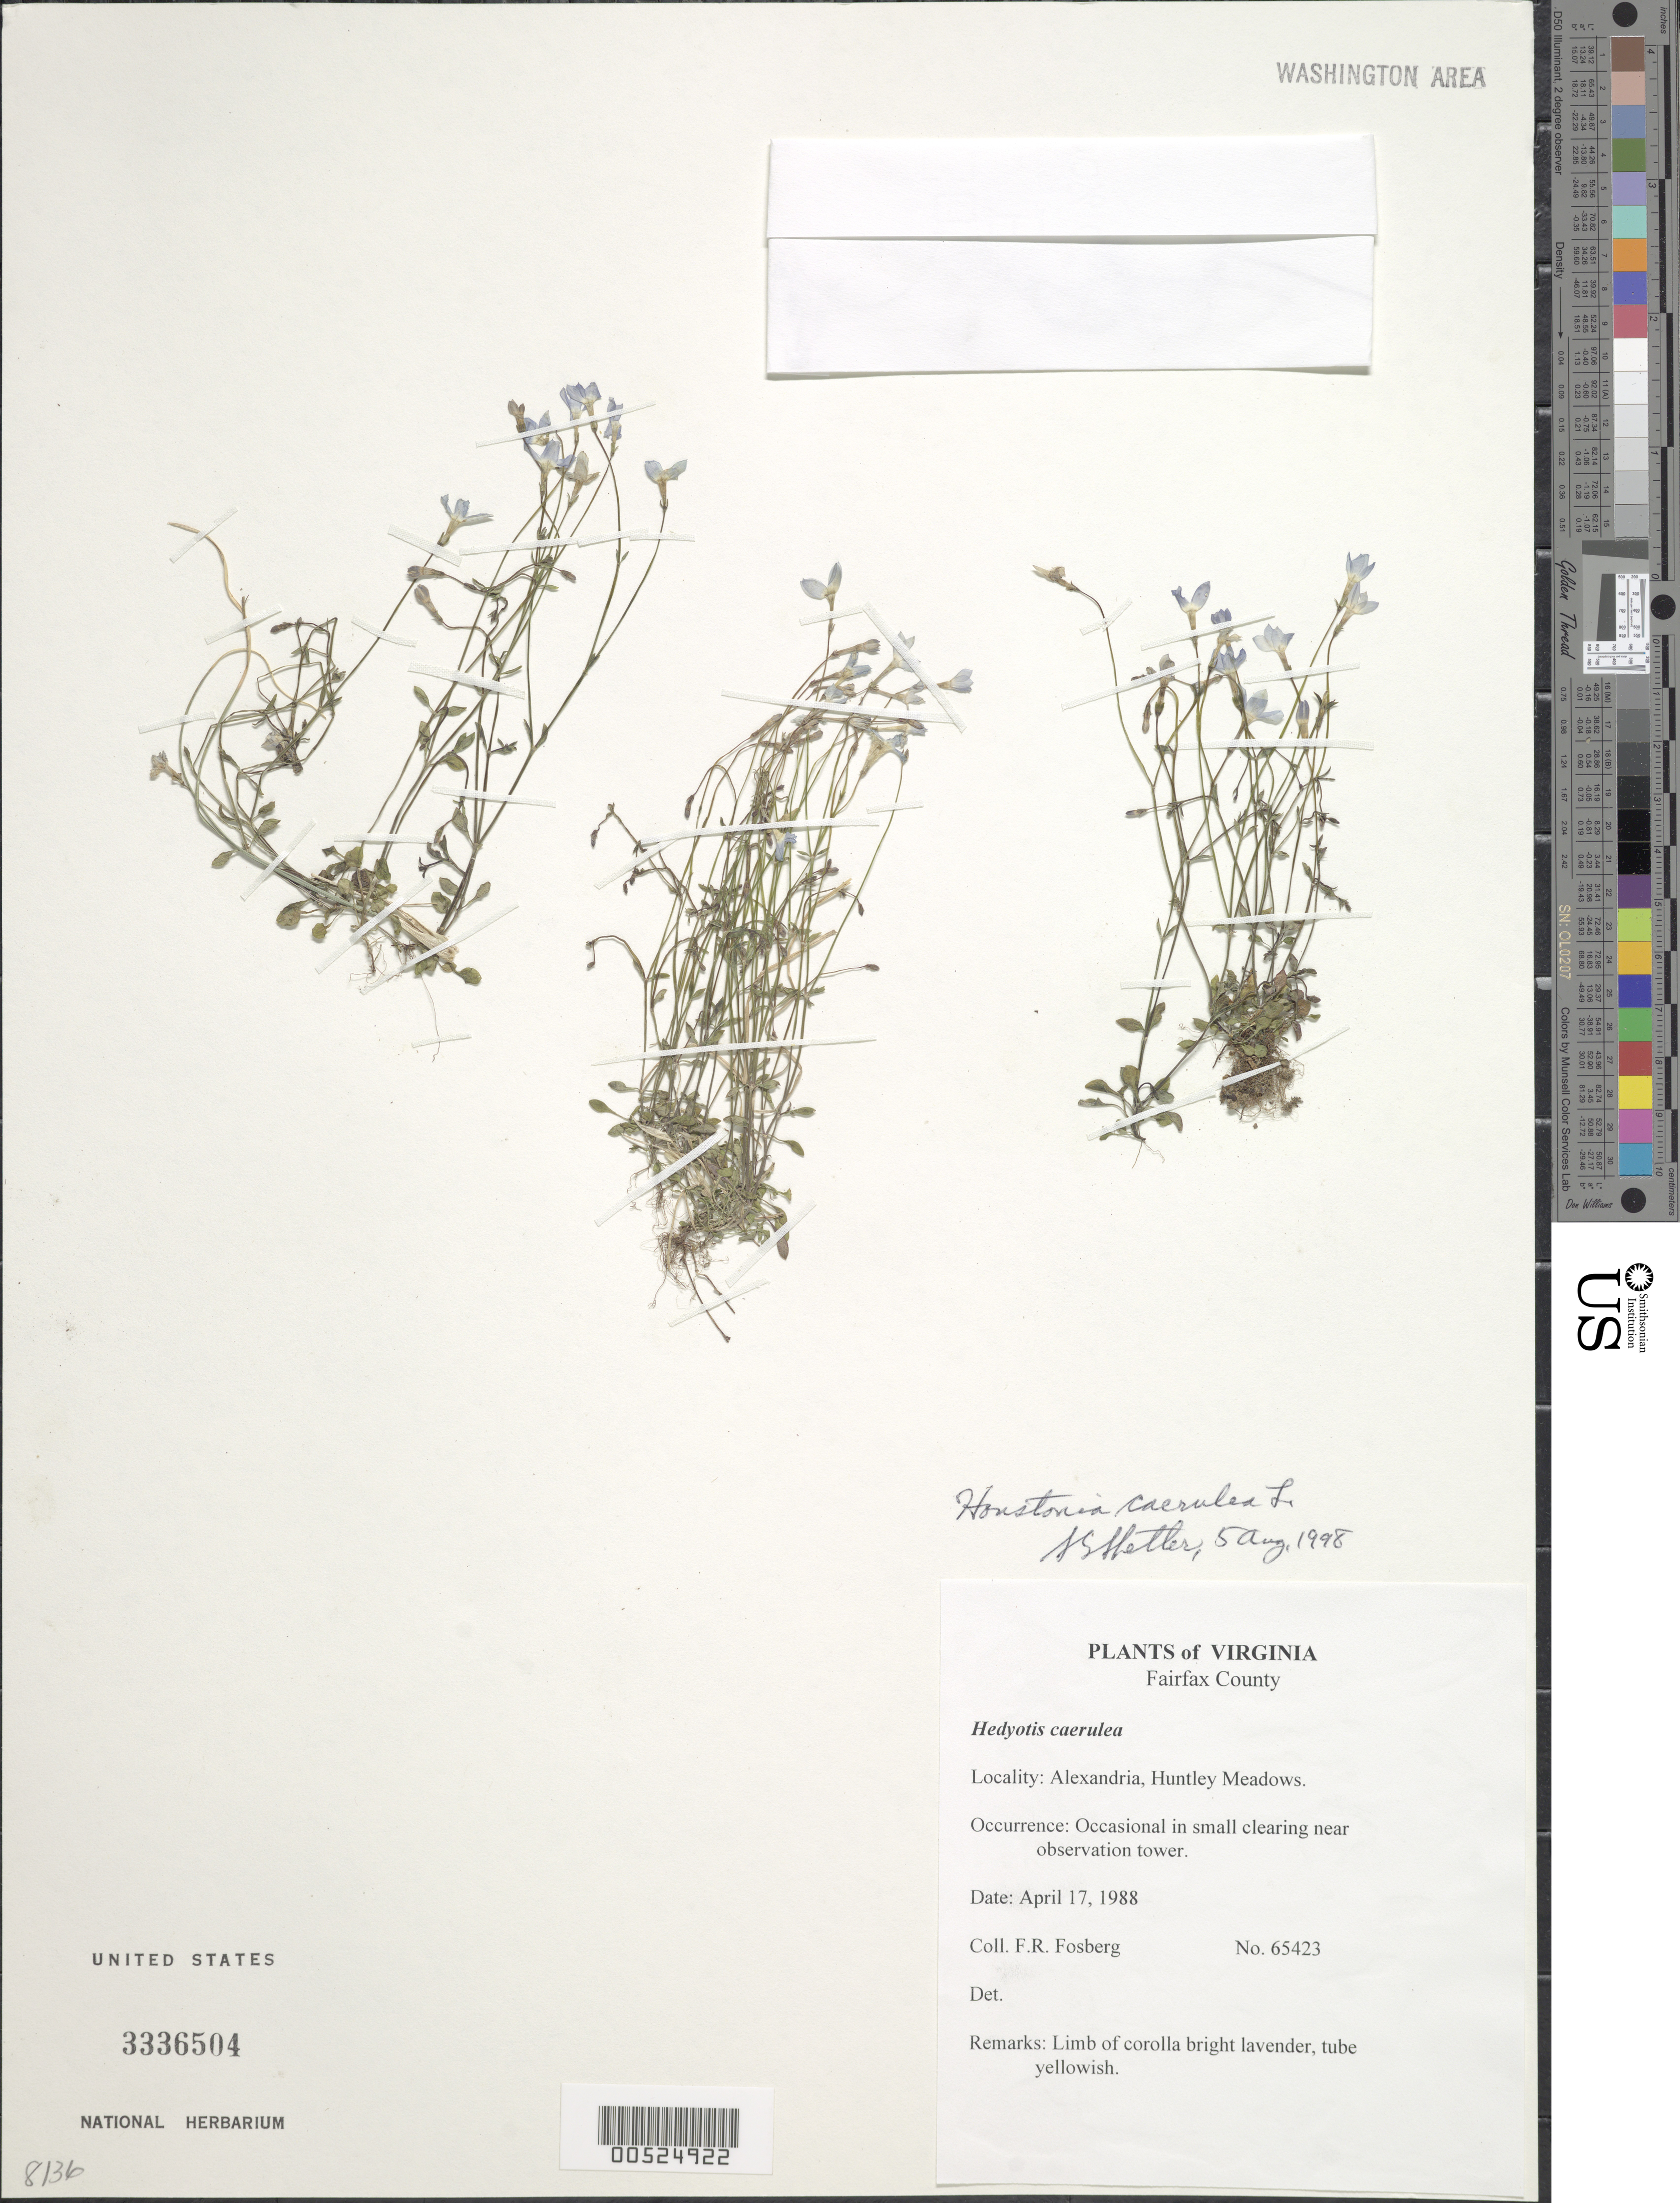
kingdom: Plantae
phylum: Tracheophyta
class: Magnoliopsida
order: Gentianales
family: Rubiaceae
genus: Houstonia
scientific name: Houstonia caerulea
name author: L.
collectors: F. R. Fosberg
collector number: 65423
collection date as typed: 17 Apr 1988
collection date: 1988-04-17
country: United States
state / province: Virginia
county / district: City of Alexandria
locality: Alexandria, Huntley Meadows.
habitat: Occasional in small clearing near observation tower.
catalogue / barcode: US 3336504